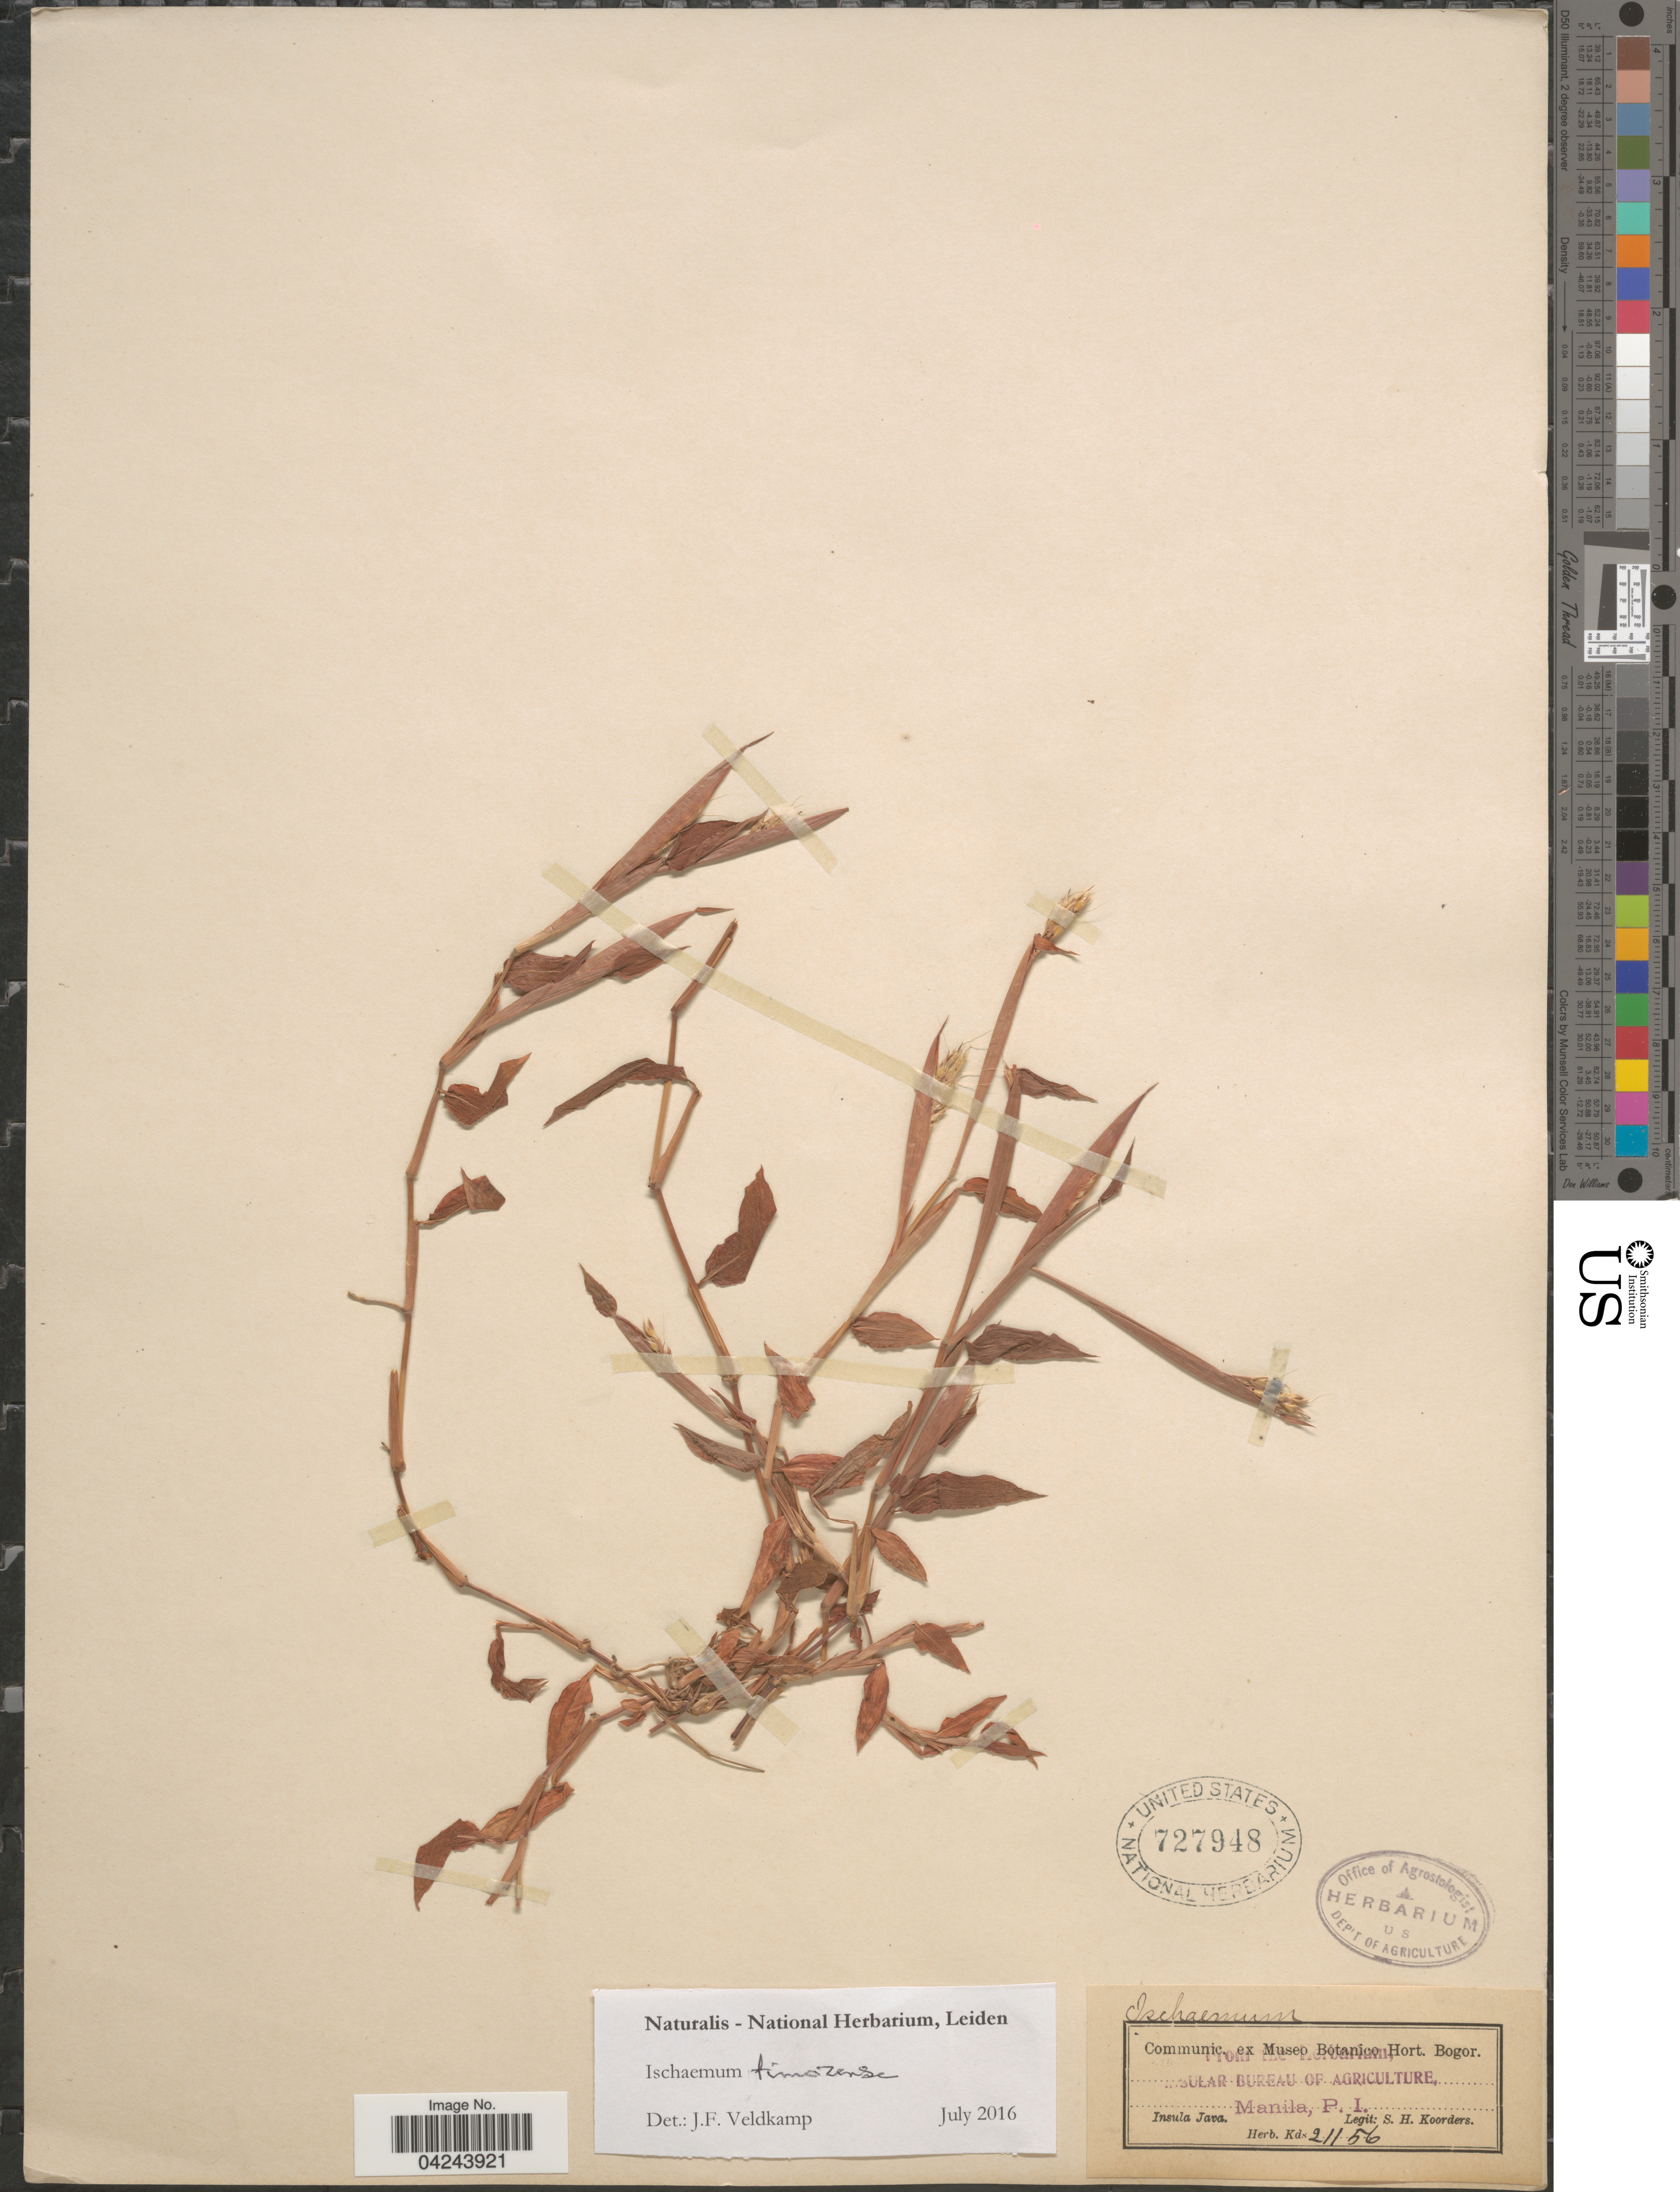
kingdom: Plantae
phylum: Tracheophyta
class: Liliopsida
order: Poales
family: Poaceae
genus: Ischaemum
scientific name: Ischaemum timorense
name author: Kunth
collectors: S. H. Koorders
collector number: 21156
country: Indonesia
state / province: Java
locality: Insula Java.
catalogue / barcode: US 727948